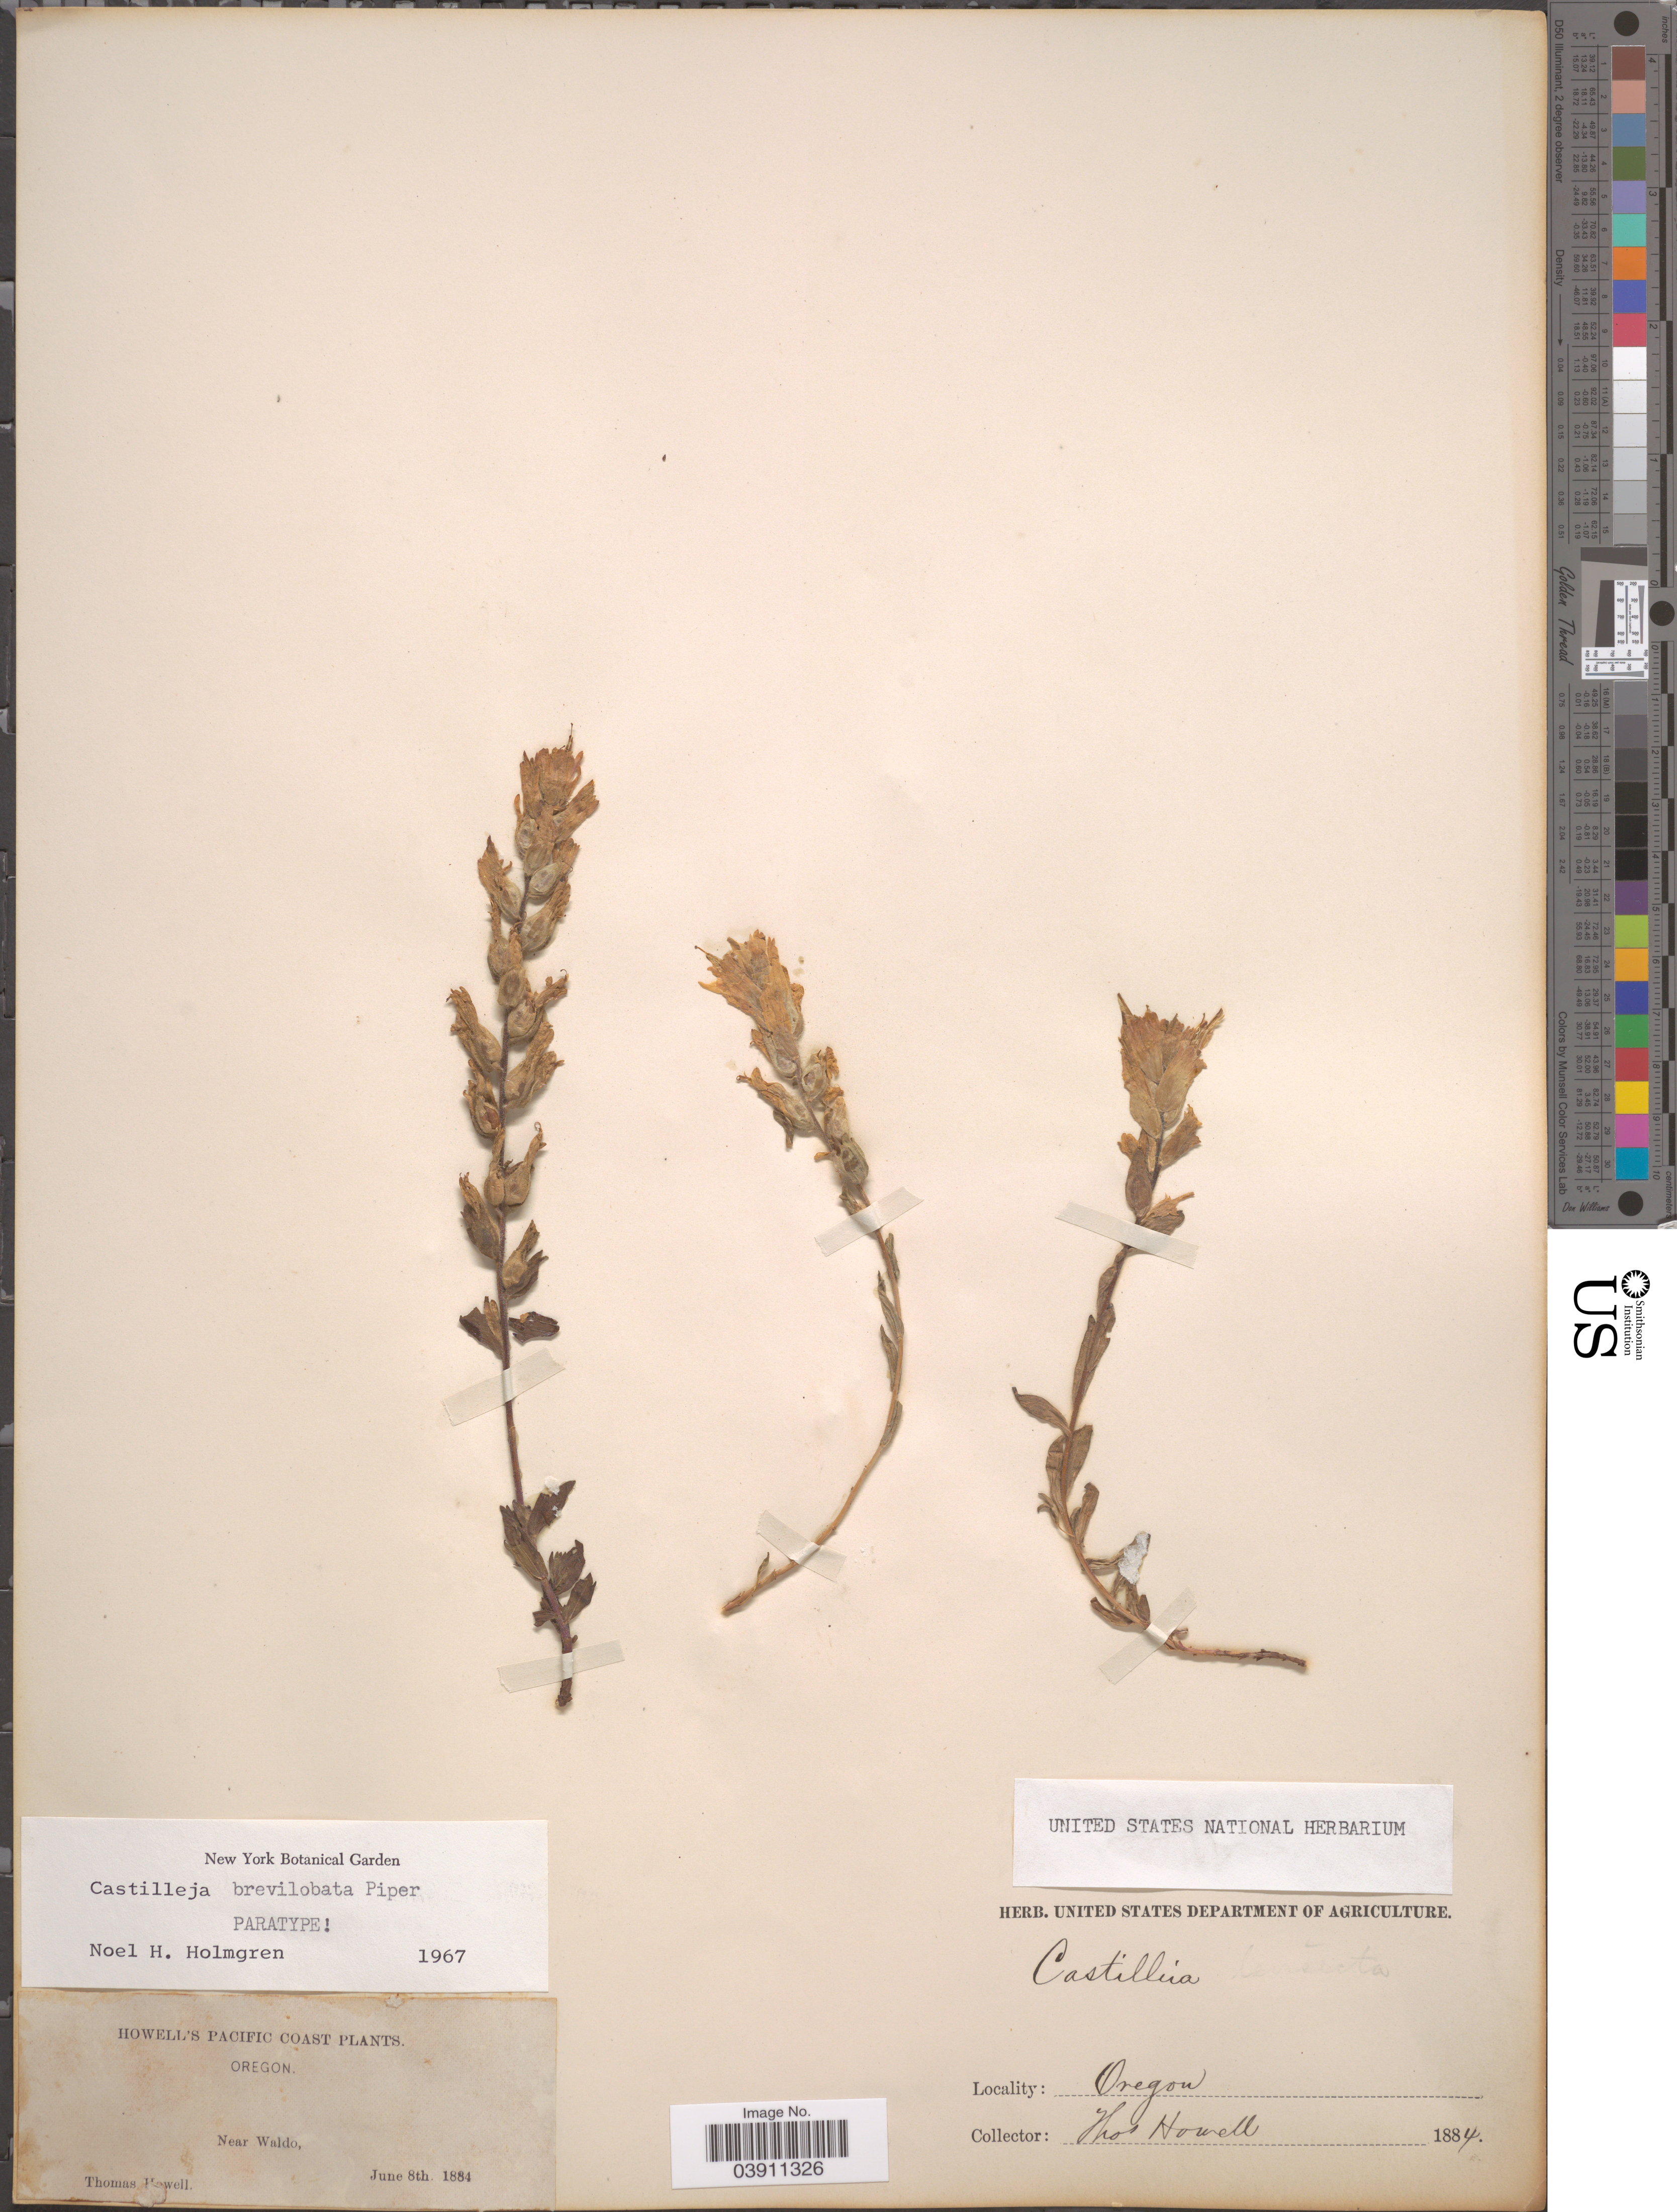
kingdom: Plantae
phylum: Tracheophyta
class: Magnoliopsida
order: Lamiales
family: Orobanchaceae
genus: Castilleja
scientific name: Castilleja brevilobata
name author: Piper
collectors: T. Howell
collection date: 1884-06-08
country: United States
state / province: Oregon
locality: Pacific Coast Near Waldo.